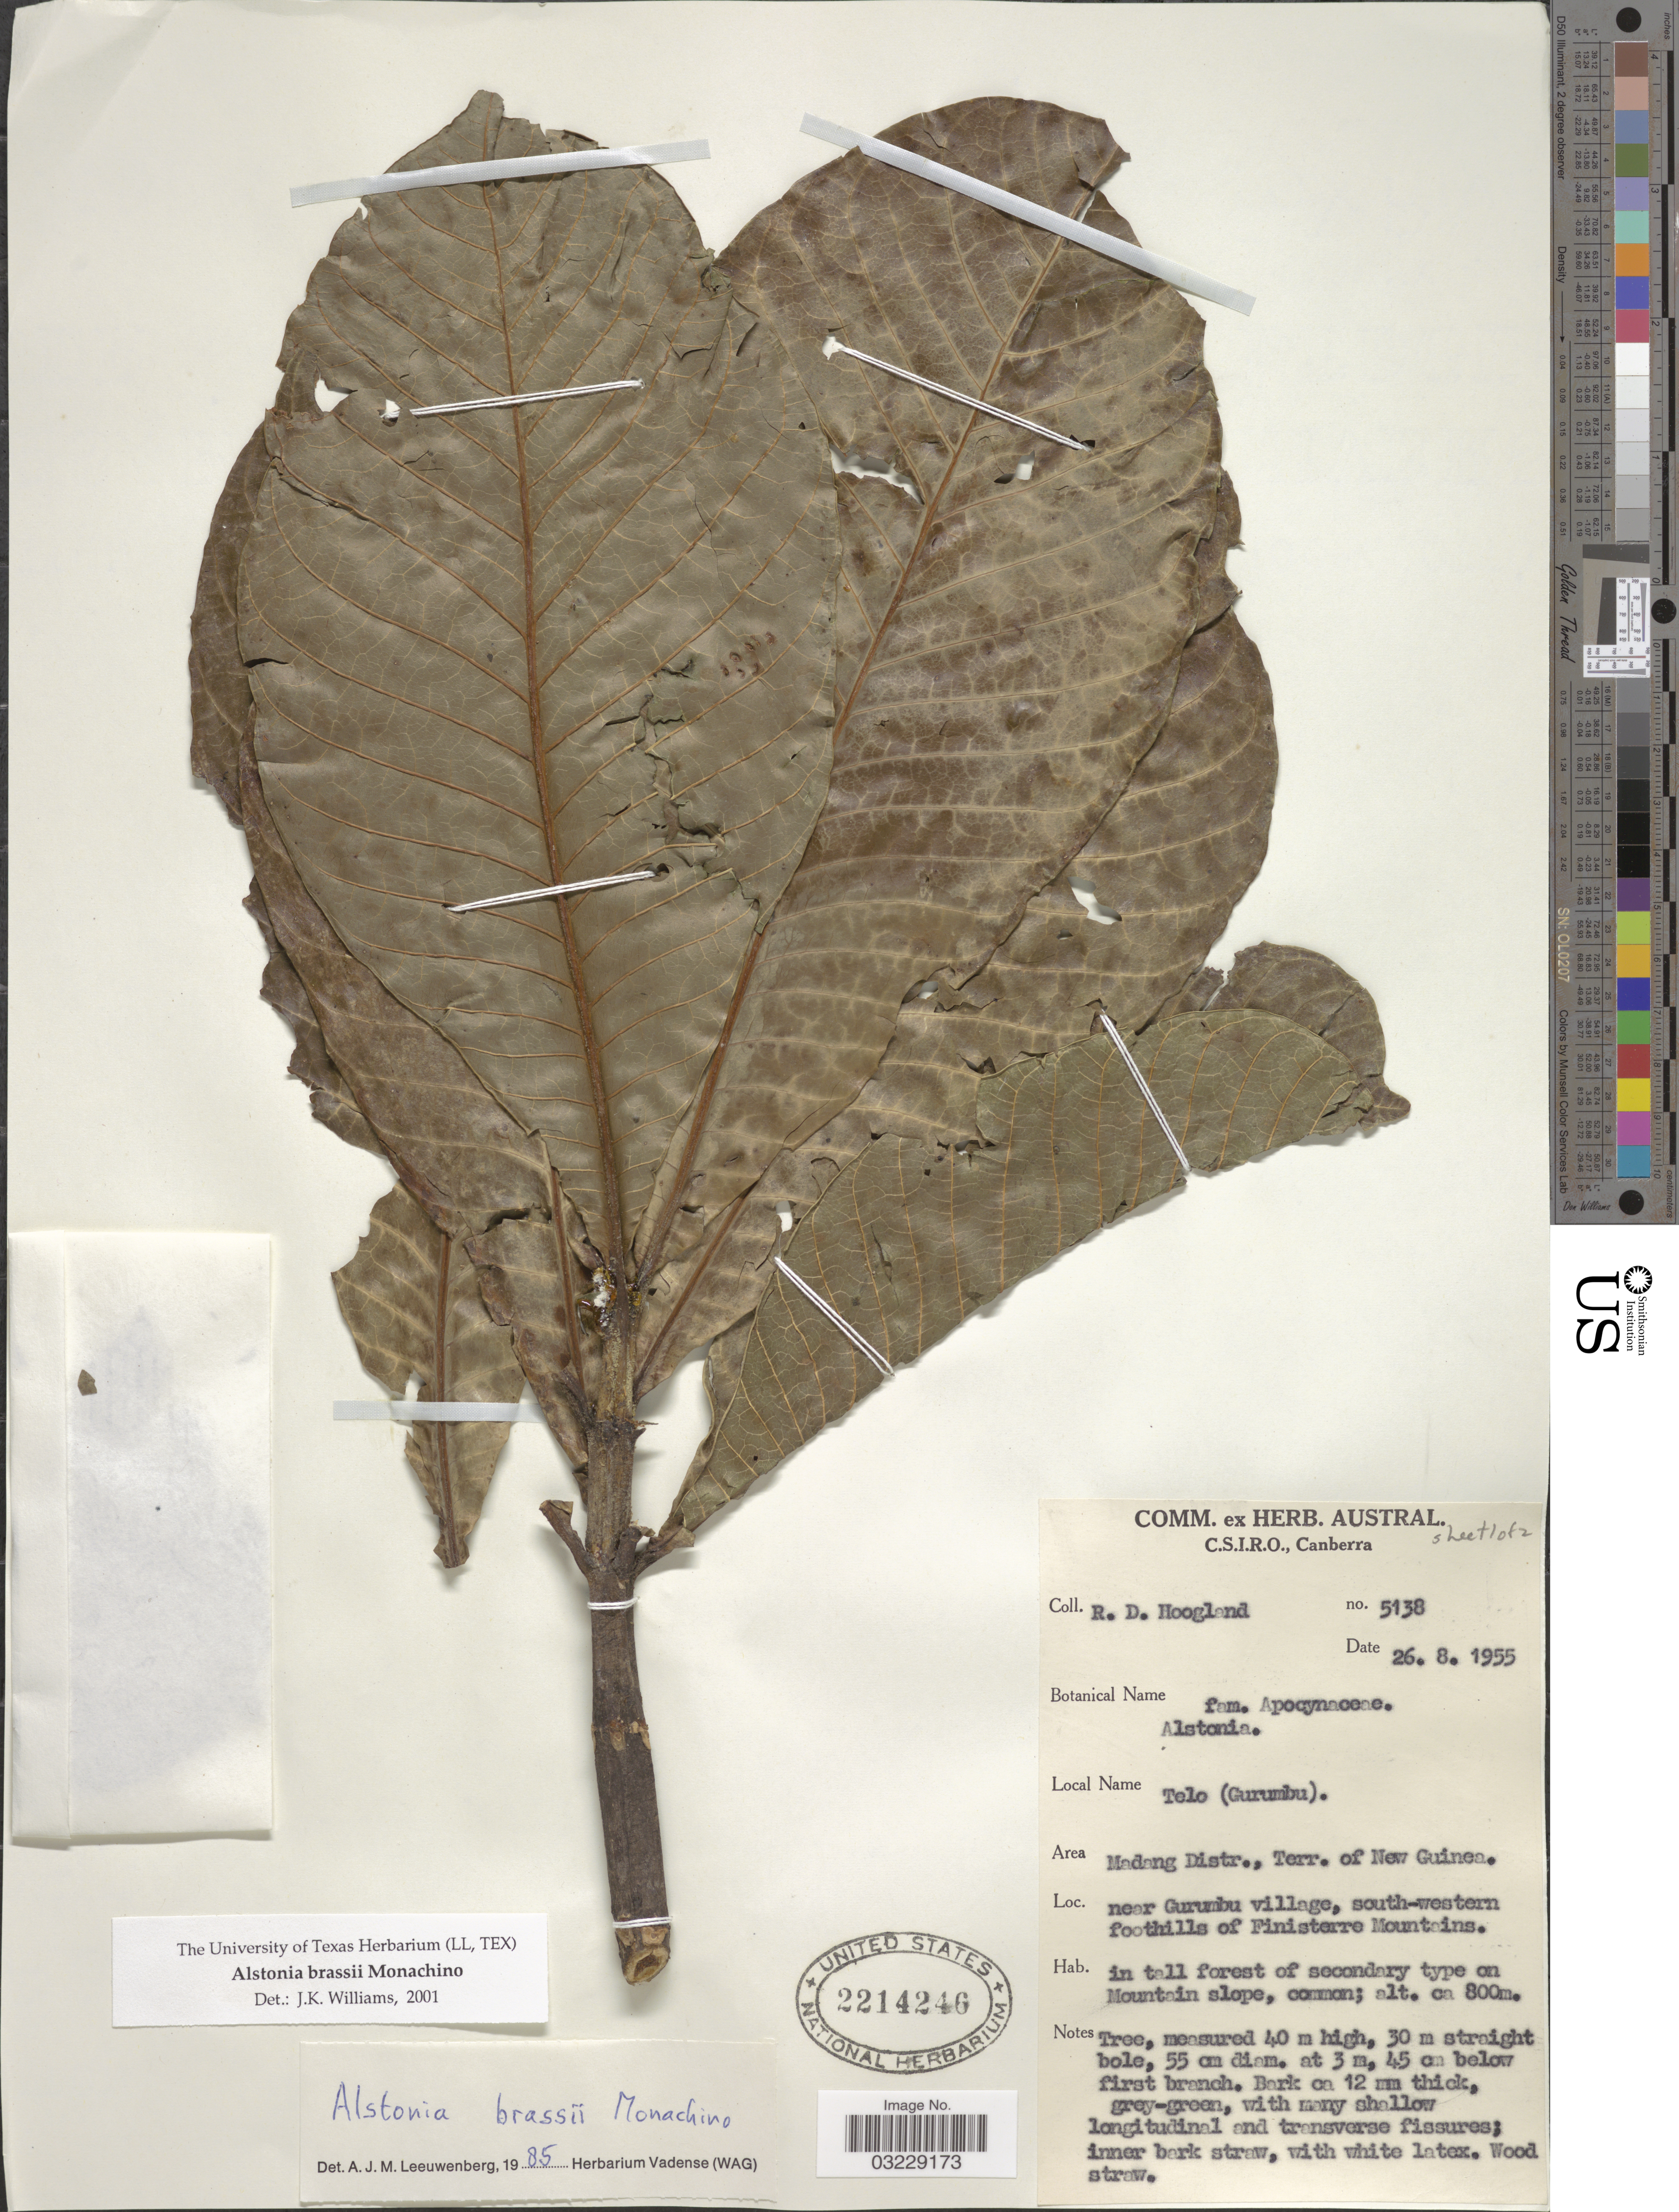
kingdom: Plantae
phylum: Tracheophyta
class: Magnoliopsida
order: Gentianales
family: Apocynaceae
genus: Alstonia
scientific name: Alstonia brassii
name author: Monach.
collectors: R. D. Hoogland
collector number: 5138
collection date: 1955-08-26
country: Papua New Guinea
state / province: Madang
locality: Area Madang Distr., Terr. of New Guinea. Near Gurumbu village, south-western foothills of Finisterre Mountains.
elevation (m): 800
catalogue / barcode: US 2214246